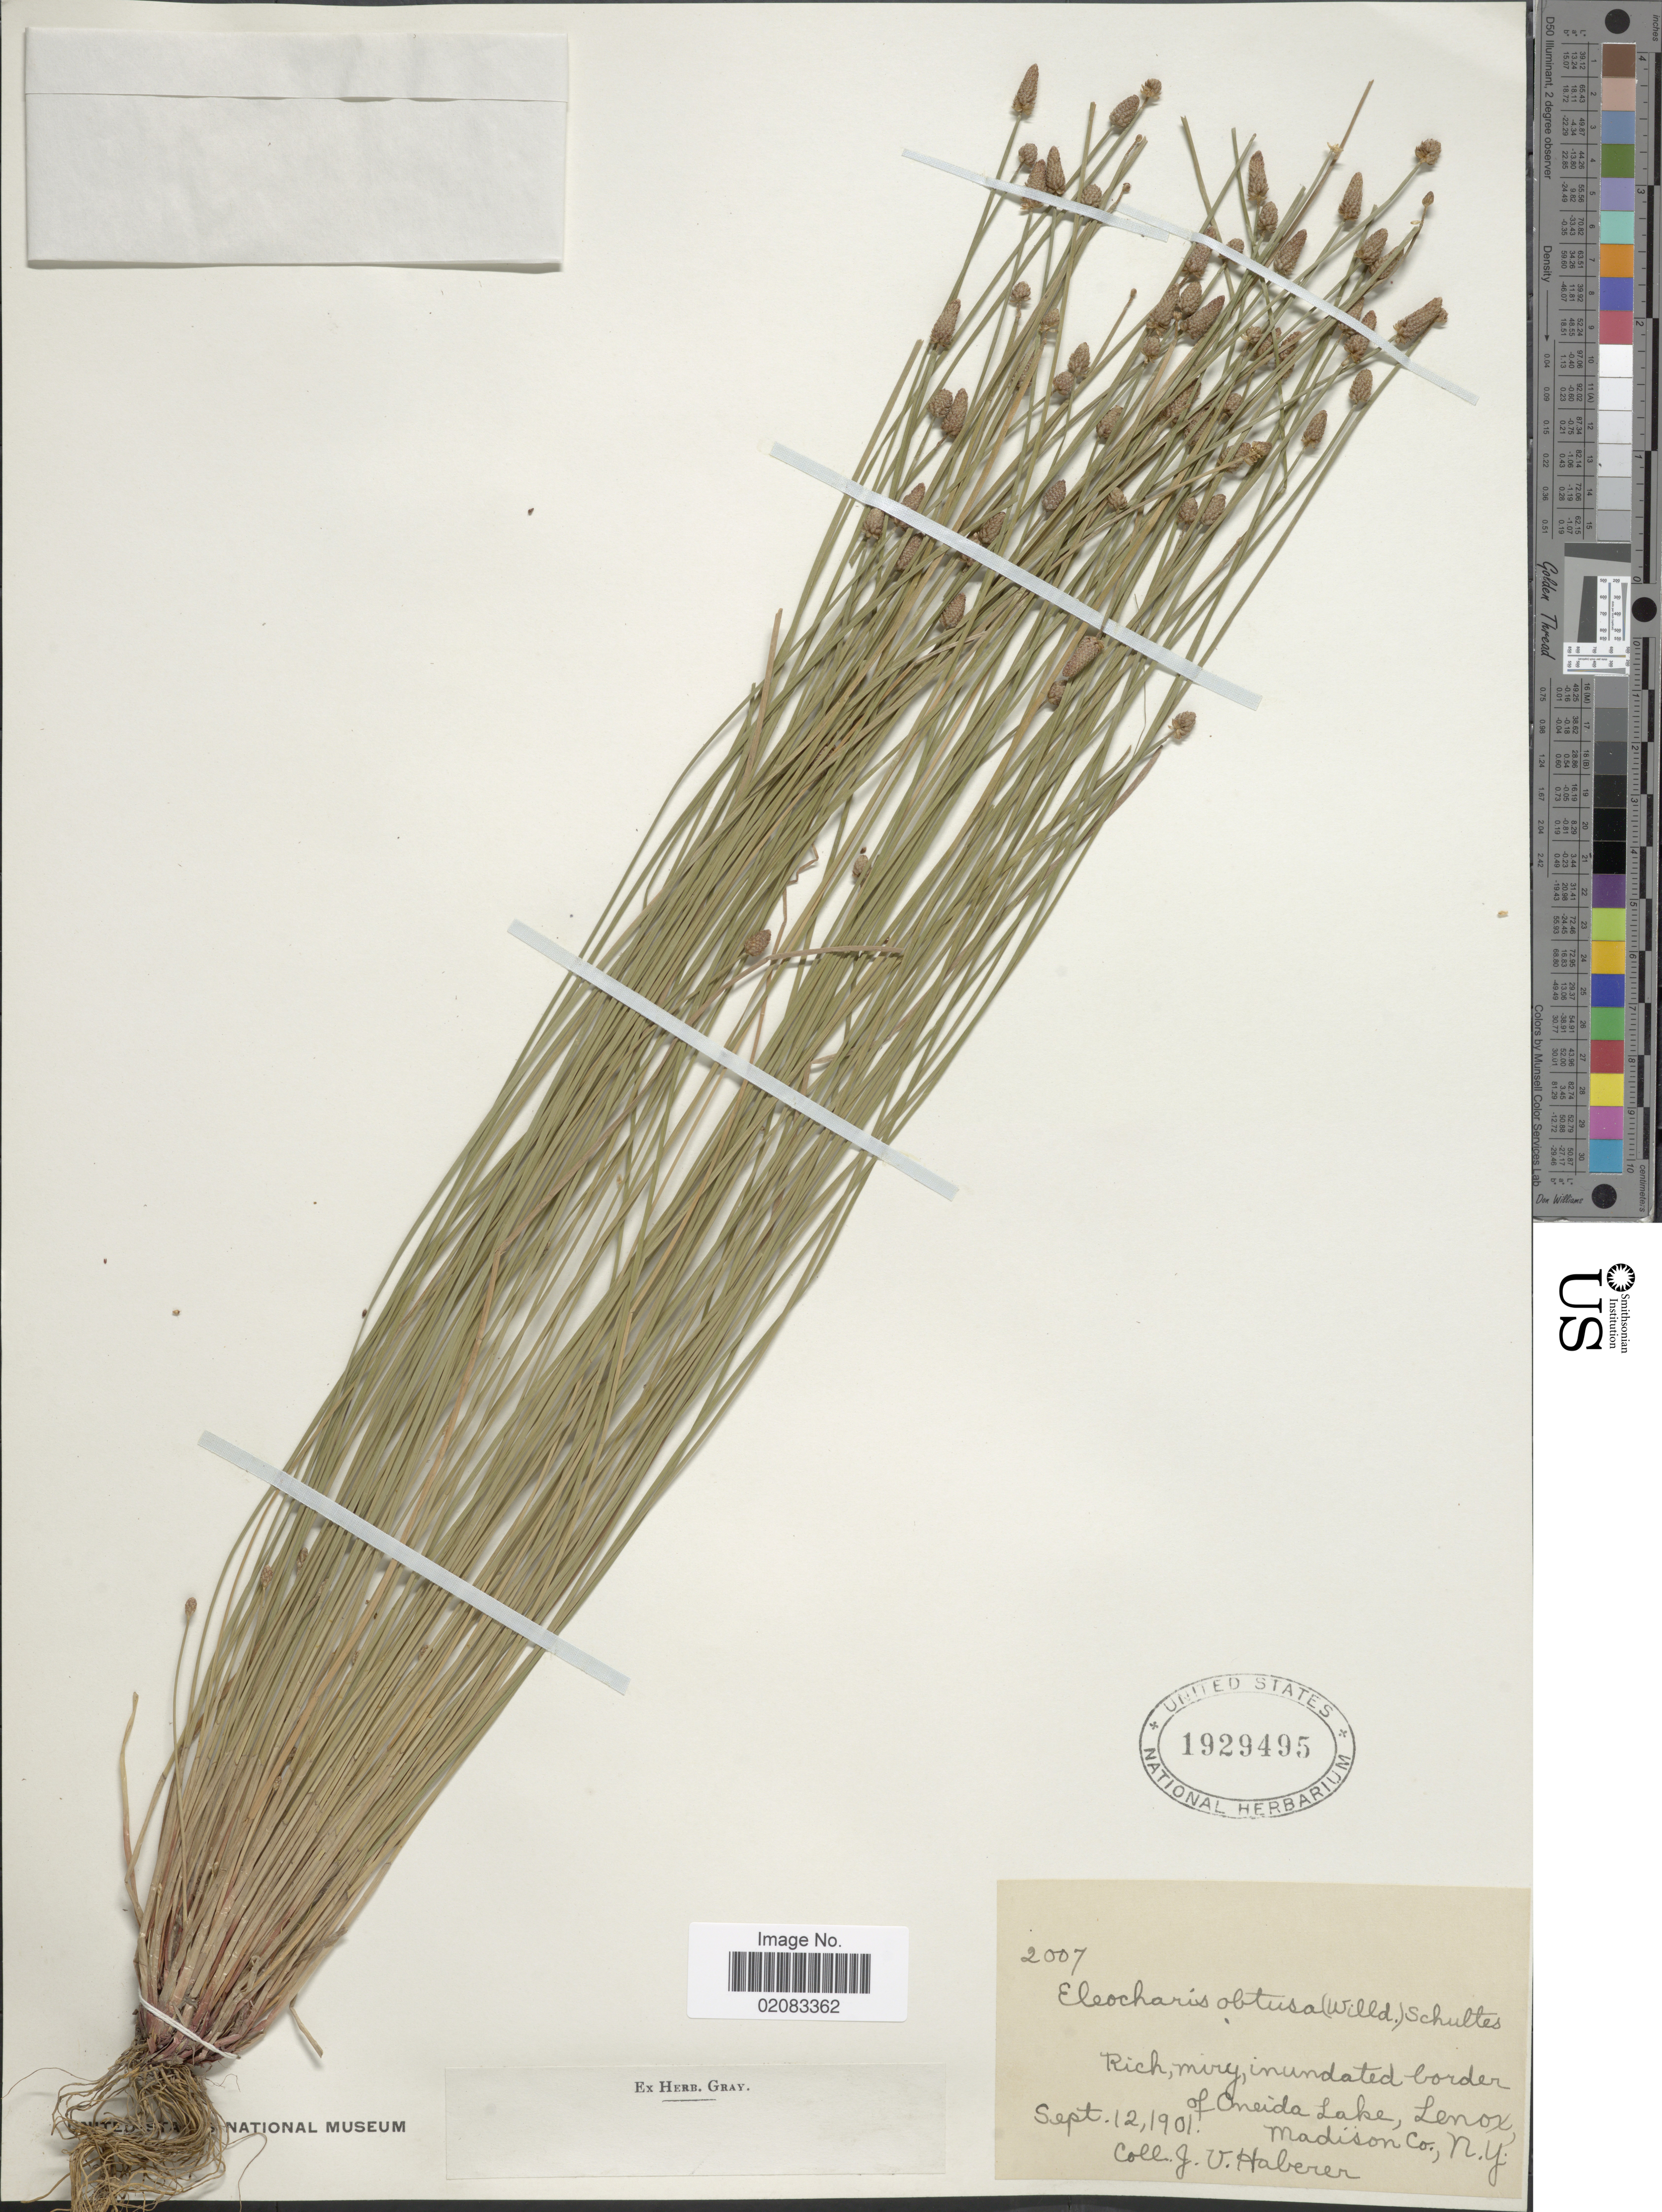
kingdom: Plantae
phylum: Tracheophyta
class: Liliopsida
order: Poales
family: Cyperaceae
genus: Eleocharis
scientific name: Eleocharis obtusa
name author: (Willd.) Schult.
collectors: J. V. Haberer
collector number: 2007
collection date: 1901-09-12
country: United States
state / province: New York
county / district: Oneida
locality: Rich, miry, inundated border of Oneida Lake, Lenox, Madison Co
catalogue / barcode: US 1929495